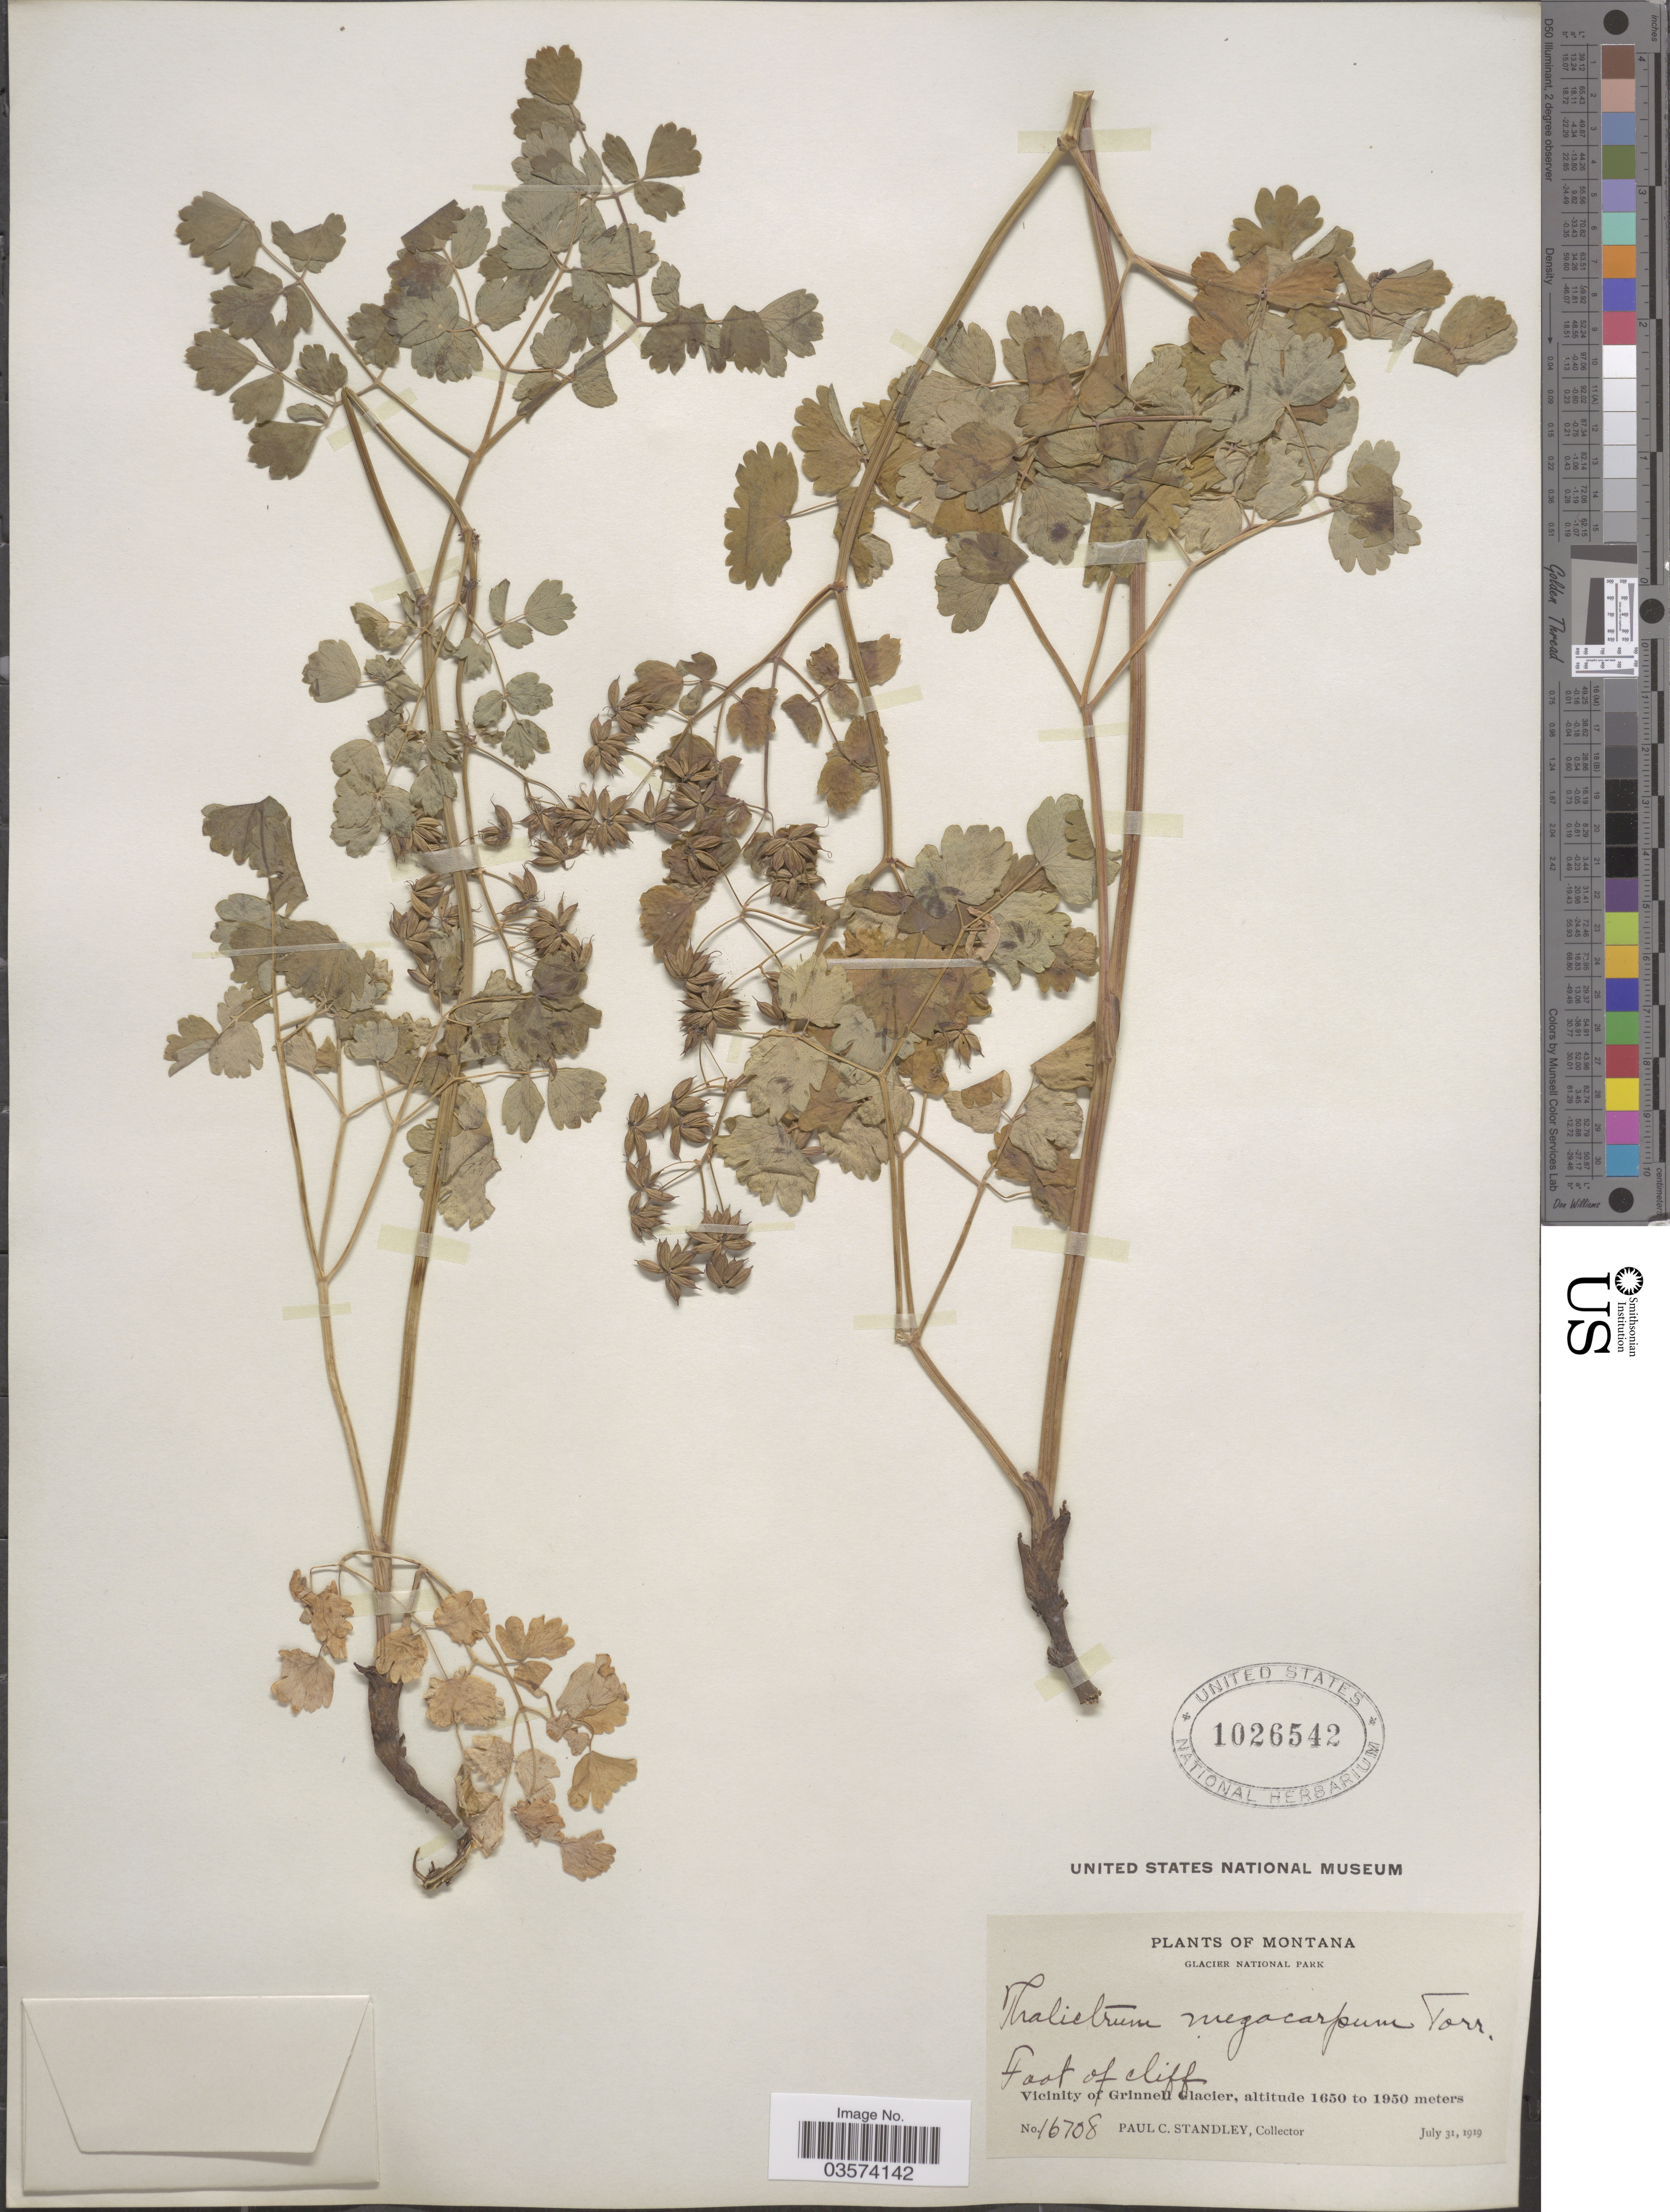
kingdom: Plantae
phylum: Tracheophyta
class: Magnoliopsida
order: Ranunculales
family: Ranunculaceae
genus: Thalictrum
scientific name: Thalictrum occidentale var. palousense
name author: H. St. John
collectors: P. C. Standley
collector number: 16708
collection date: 1919-07-31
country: United States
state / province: Montana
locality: Glacier National Park. Vicinity of Grinnell Glacier.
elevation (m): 1650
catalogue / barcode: US 1026542